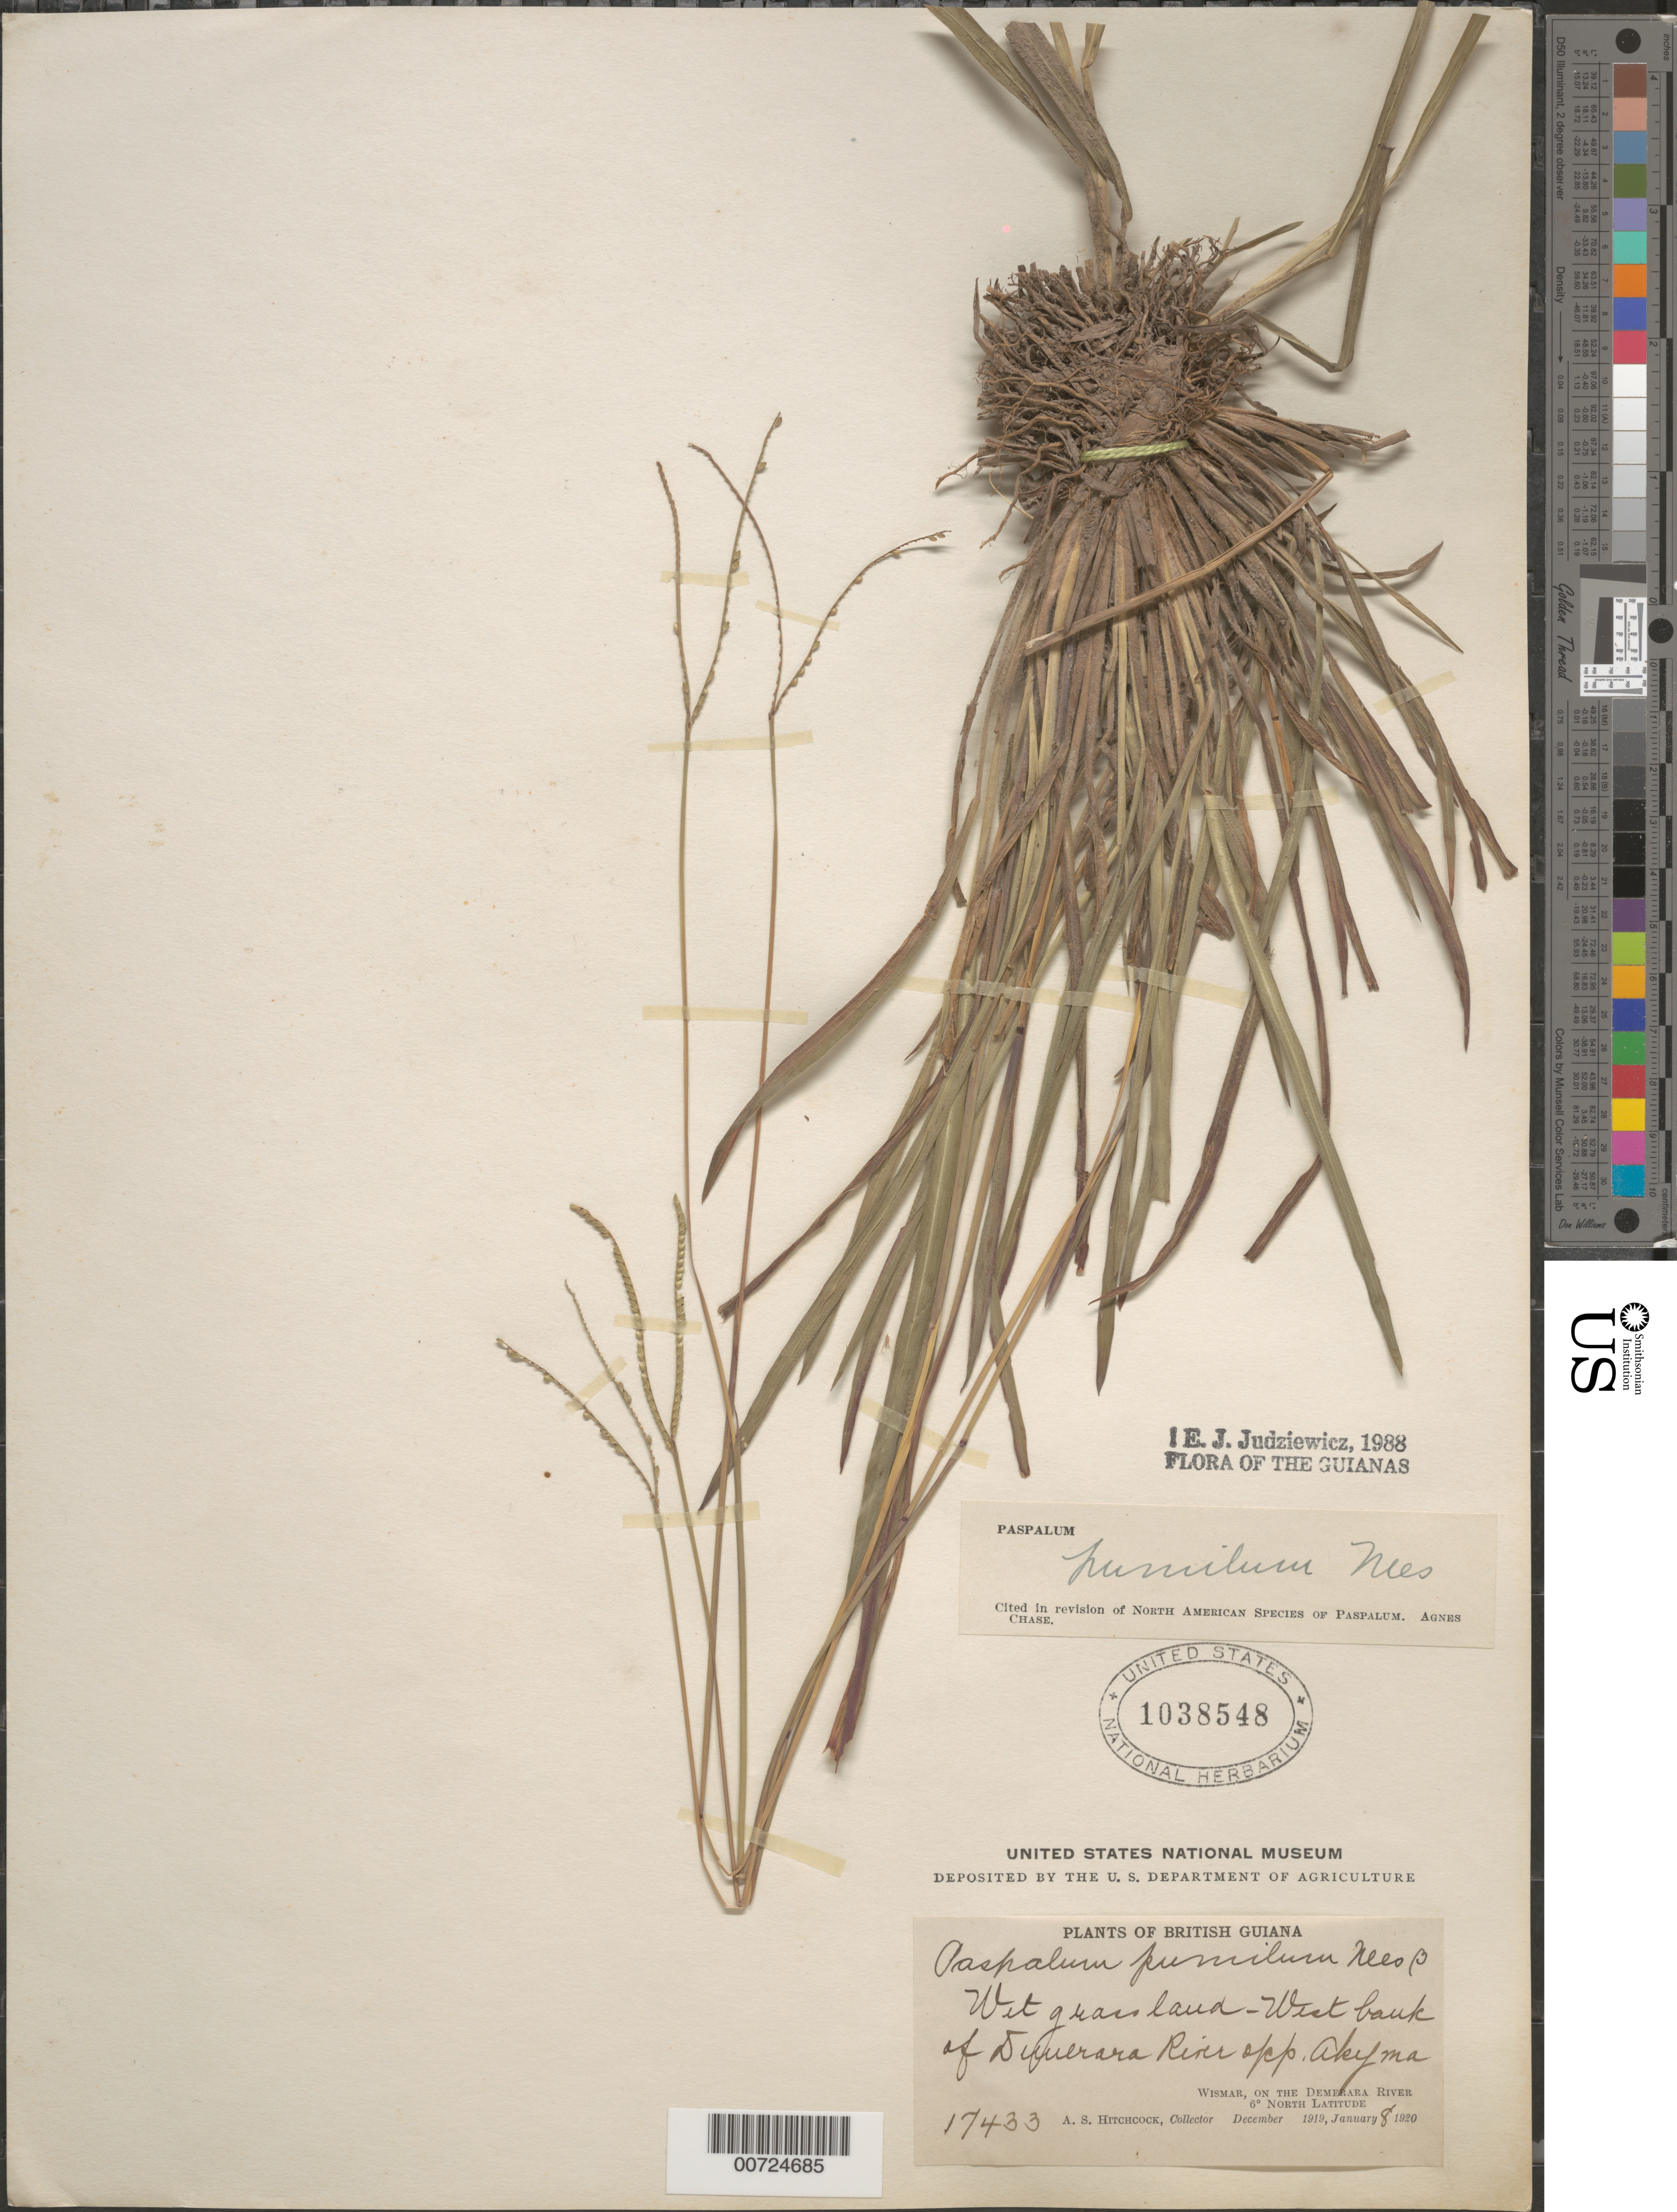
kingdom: Plantae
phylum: Tracheophyta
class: Liliopsida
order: Poales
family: Poaceae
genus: Paspalum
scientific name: Paspalum pumilum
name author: Nees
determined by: Judziewicz, E. J.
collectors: A. S. Hitchcock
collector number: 17433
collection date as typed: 8-Jan-20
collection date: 1920-01-08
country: Guyana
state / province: U. Demerara-Berbice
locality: Wismar, W bank of Demerara River, opposite Akyma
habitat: Wet grassland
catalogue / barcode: US 1038548